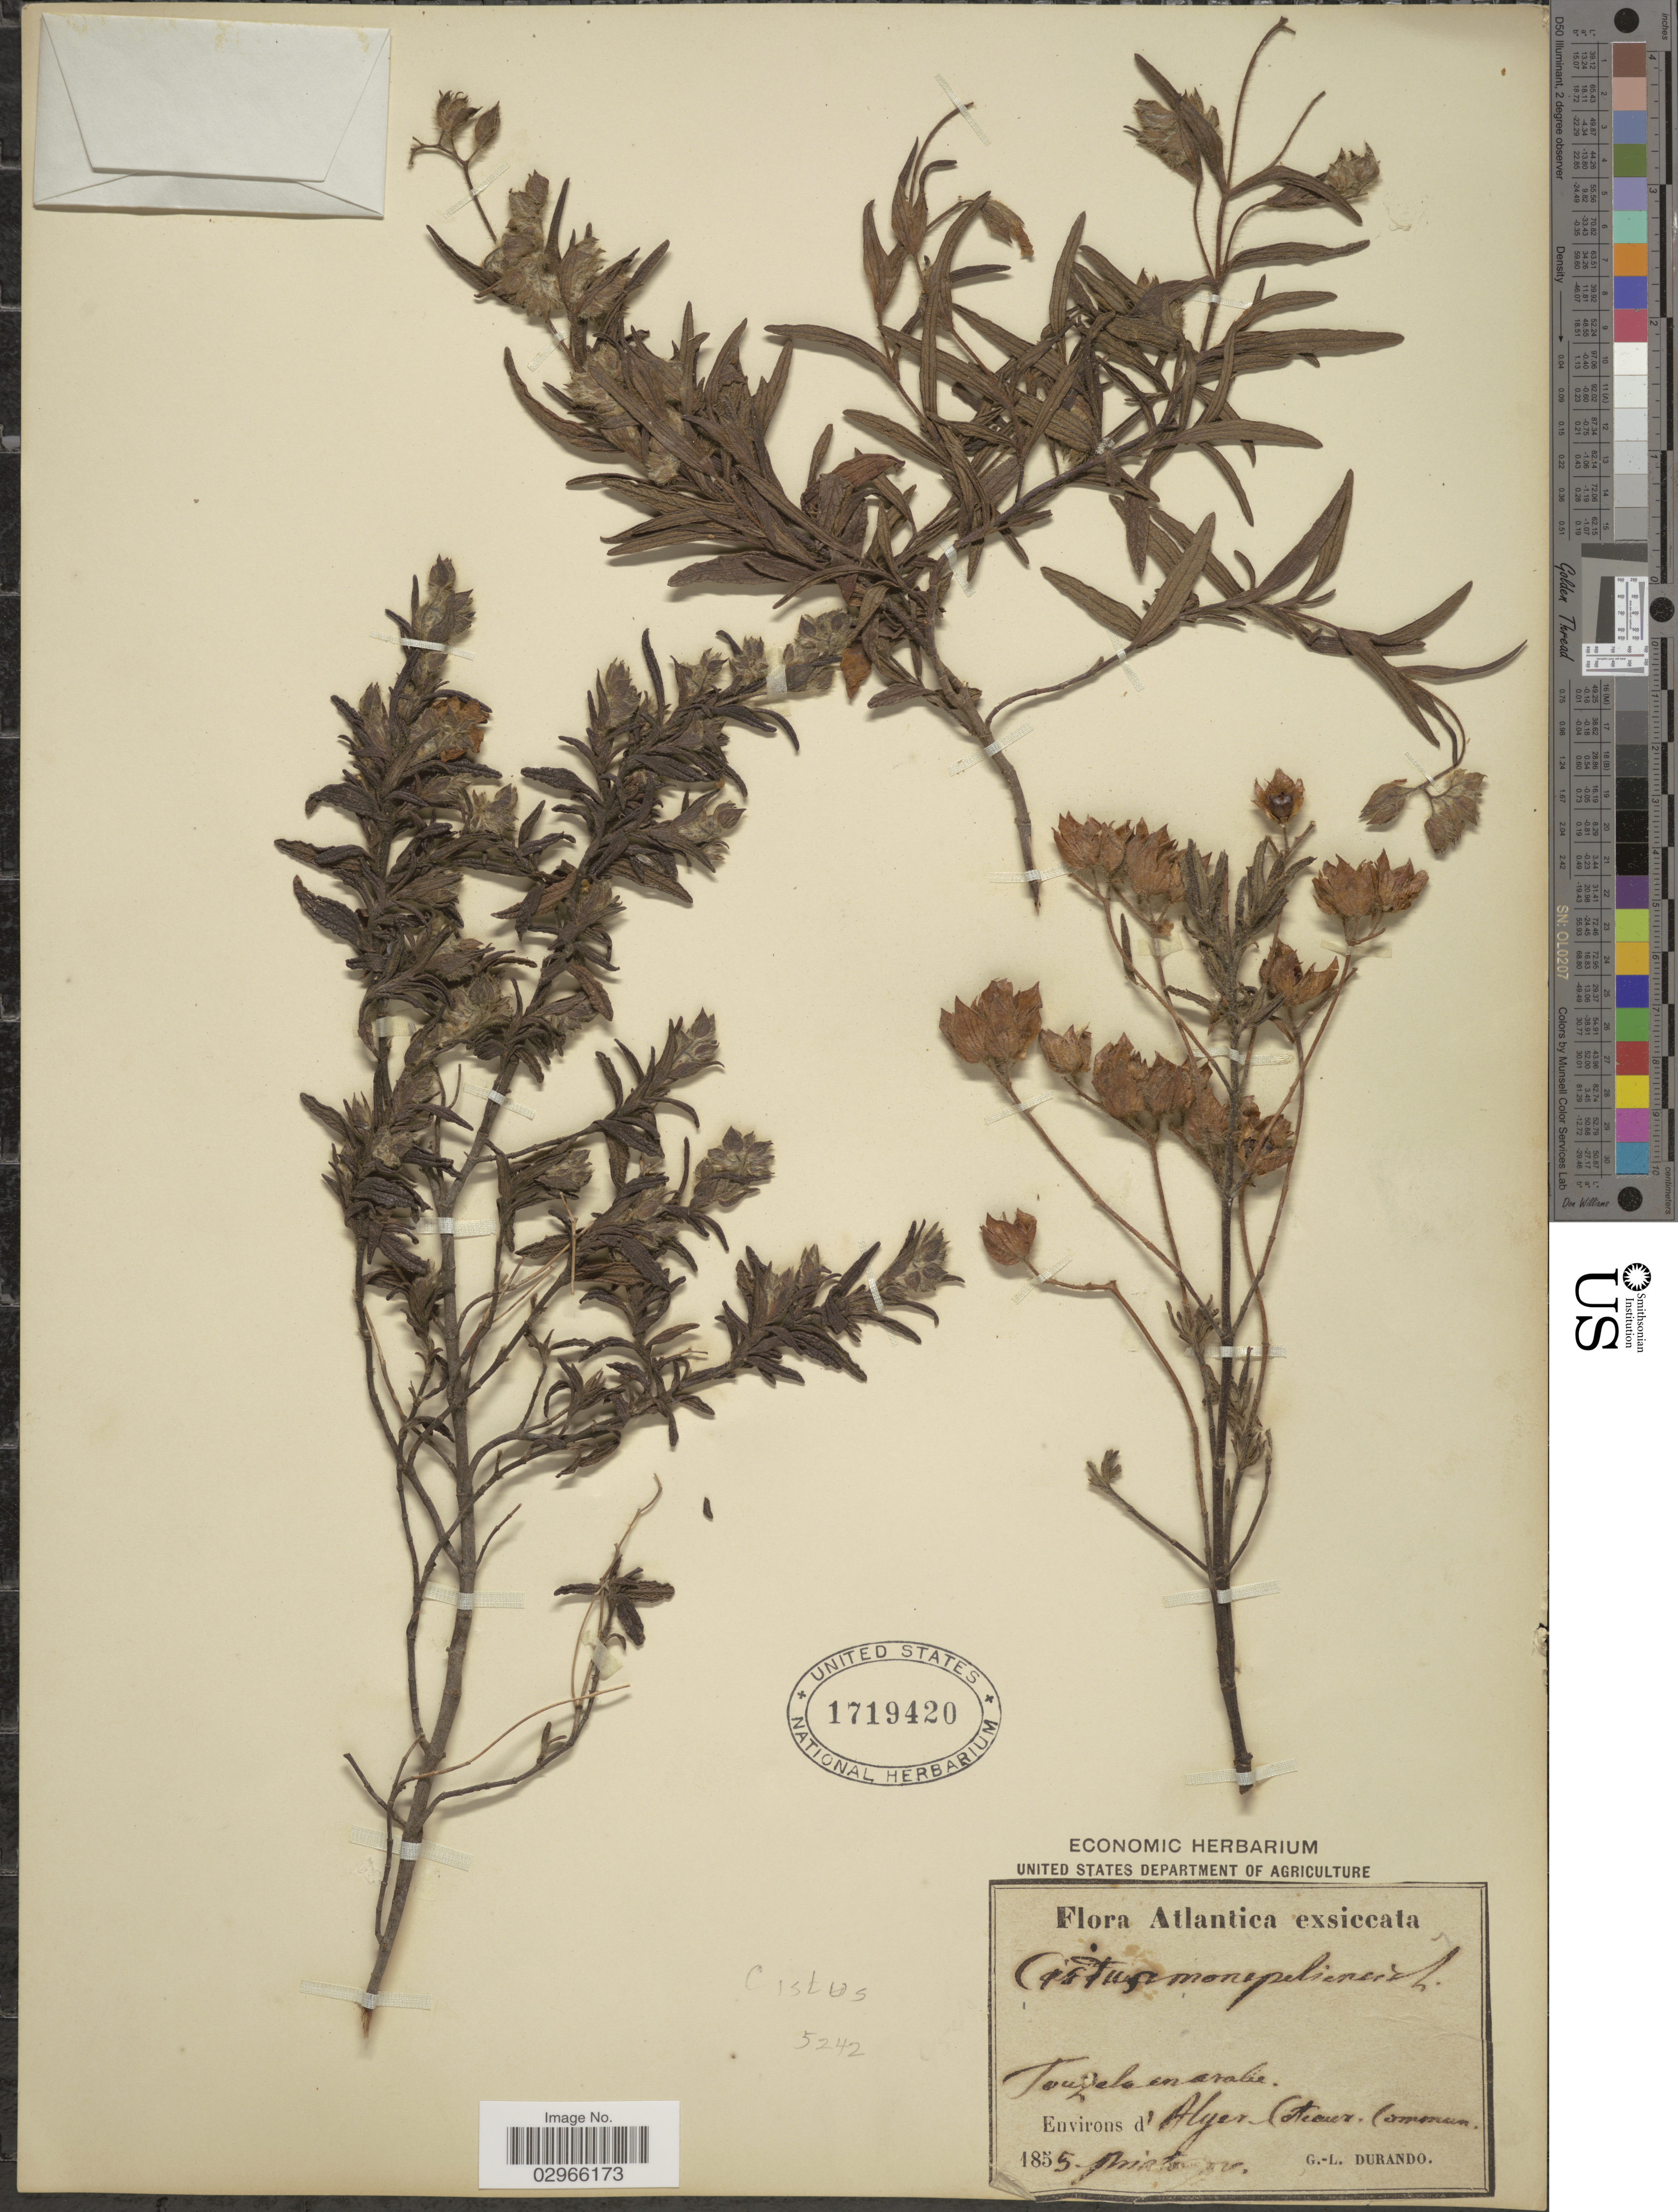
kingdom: Plantae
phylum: Tracheophyta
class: Magnoliopsida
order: Malvales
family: Cistaceae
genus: Cistus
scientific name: Cistus monspeliensis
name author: L.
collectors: G. Durando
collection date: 1855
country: Algeria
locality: Atlantica exsiccata. Environs d'Alger Coteux.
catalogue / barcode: US 1719420